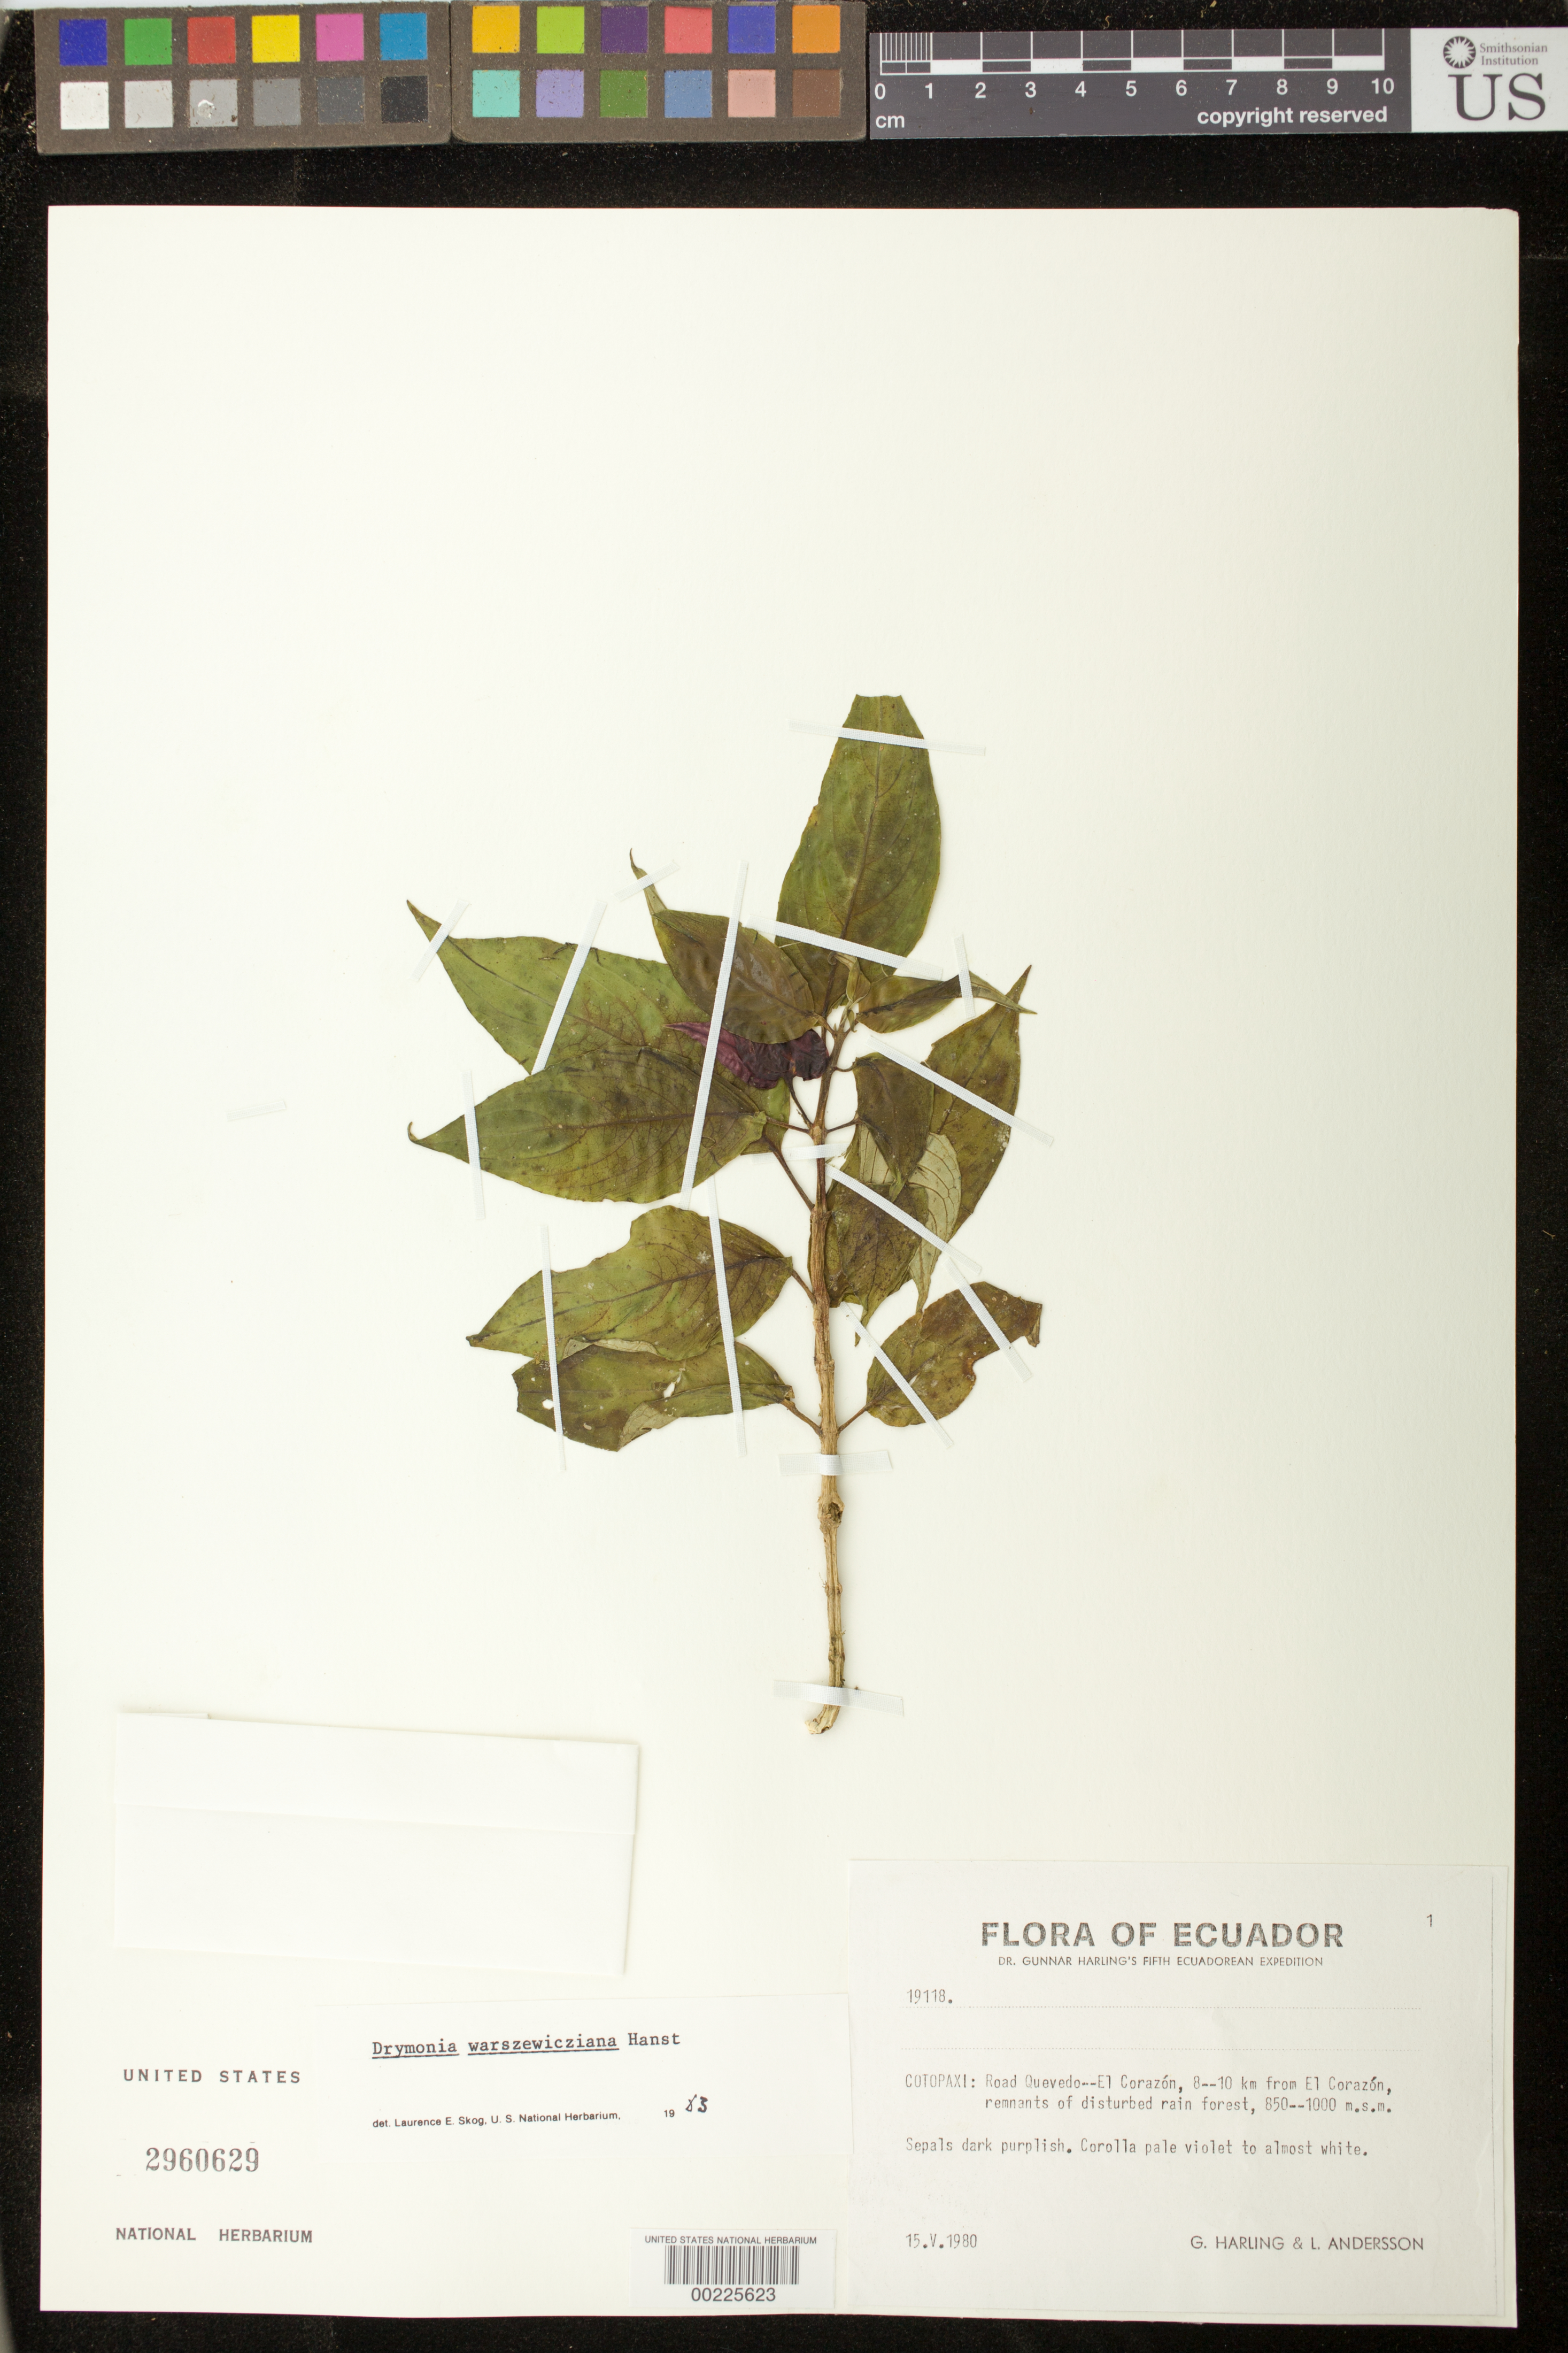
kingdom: Plantae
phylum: Tracheophyta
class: Magnoliopsida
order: Lamiales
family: Gesneriaceae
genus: Drymonia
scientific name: Drymonia warszewicziana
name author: Hanst.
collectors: G. Harling & L. Andersson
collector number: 19118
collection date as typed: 15 May 1980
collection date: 1980-05-15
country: Ecuador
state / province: Cotopaxi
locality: Road Quevedo--El Carazon, 8--10 km from El Corazon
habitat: Remnants of disturbed rain forest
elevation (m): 850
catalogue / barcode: US 2960629